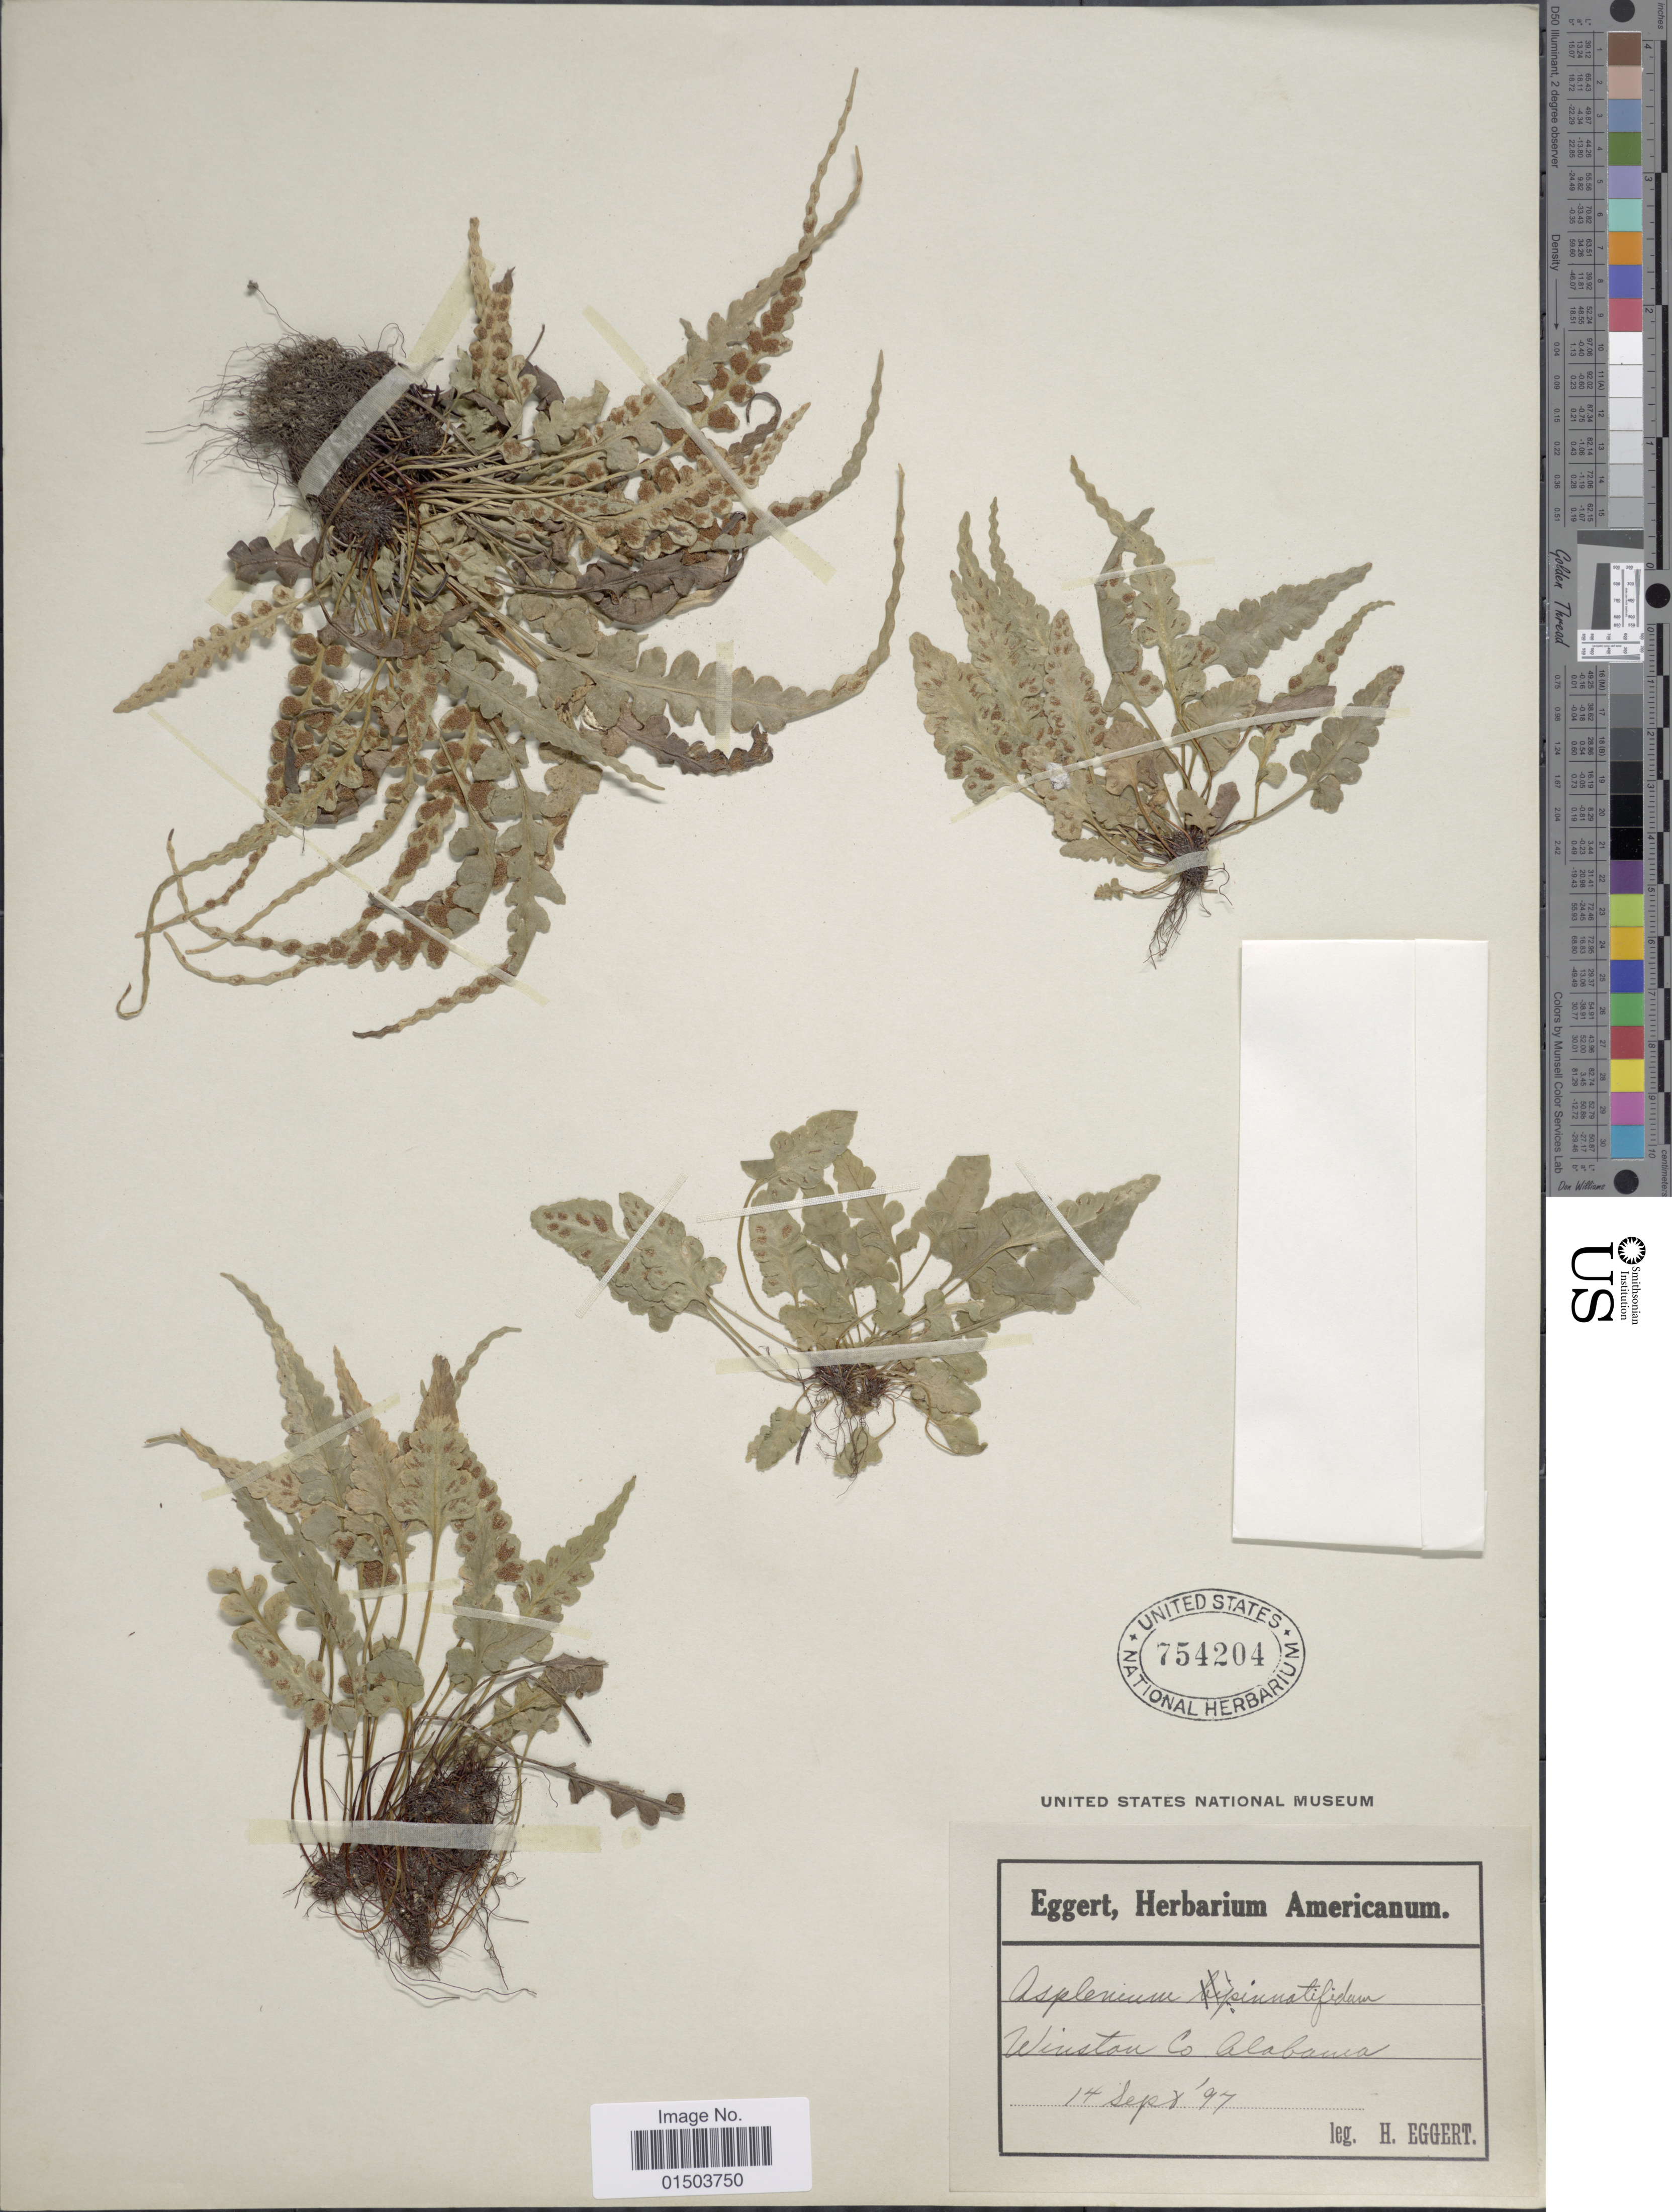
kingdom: Plantae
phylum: Tracheophyta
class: Polypodiopsida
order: Polypodiales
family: Aspleniaceae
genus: Asplenium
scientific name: Asplenium pinnatifidum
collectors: H. Eggert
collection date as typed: Transcribed d/m/y: 14/9/97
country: United States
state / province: Alabama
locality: Winston Co.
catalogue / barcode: US 754204